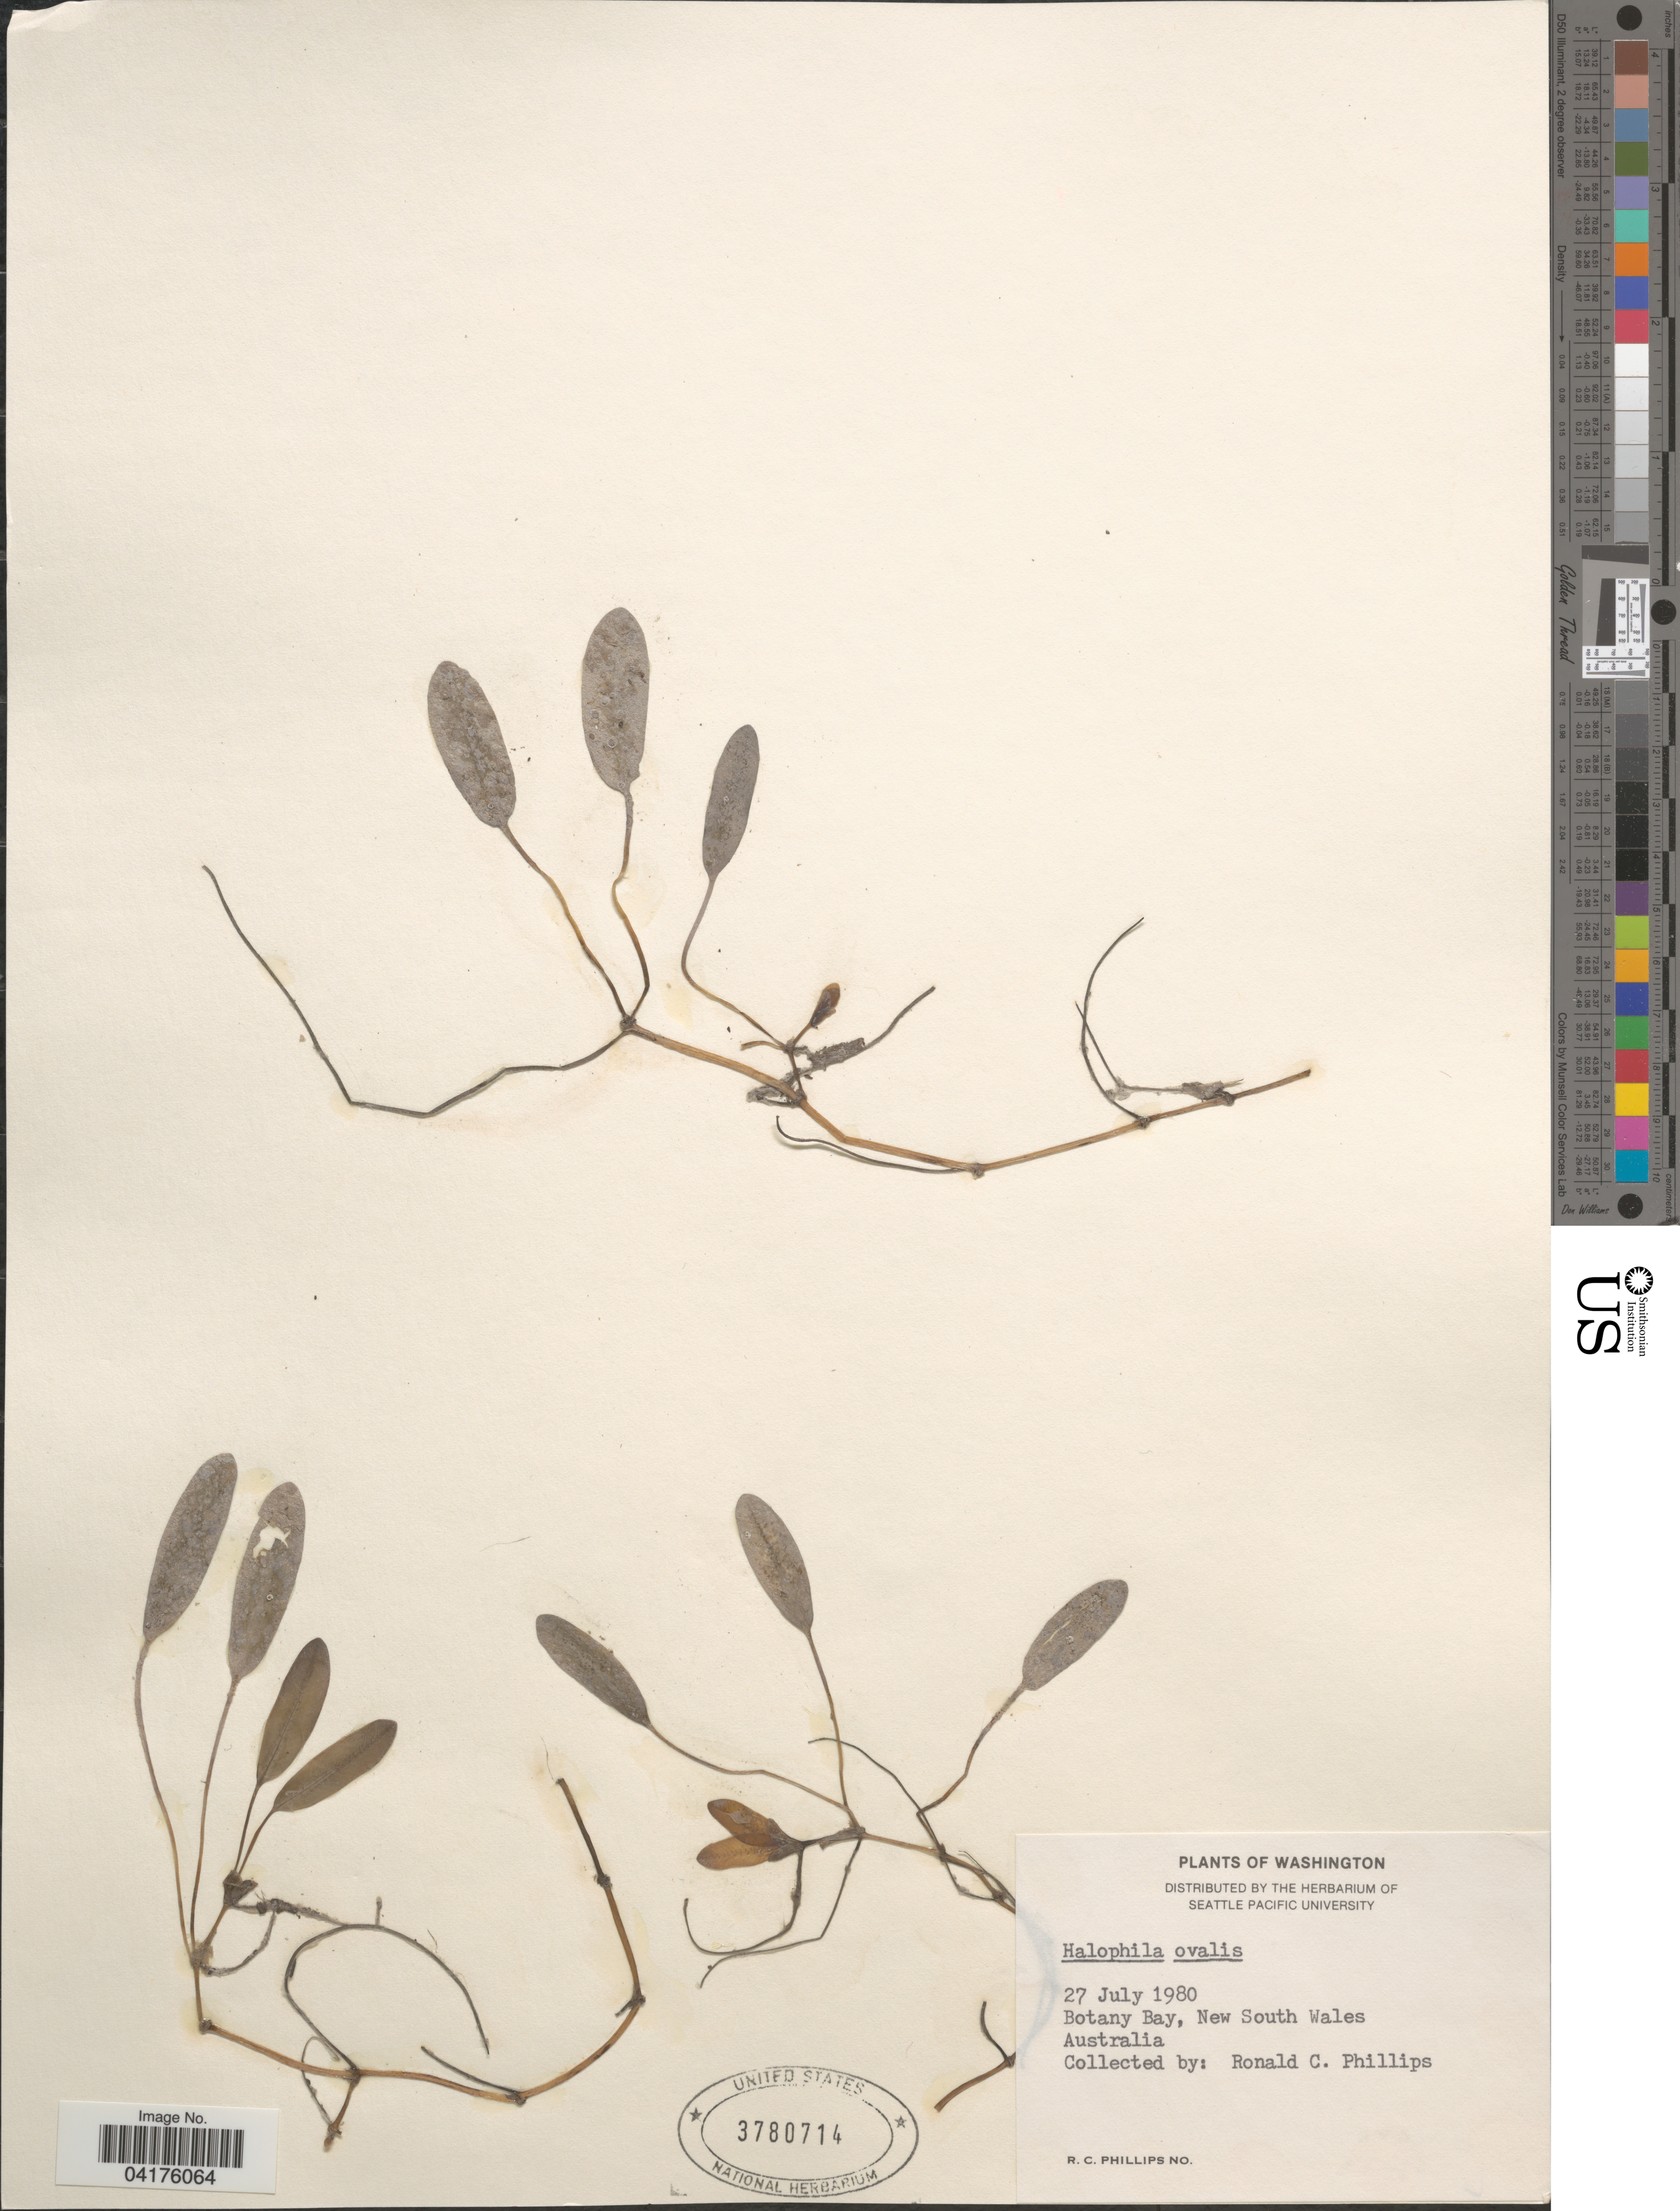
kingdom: Plantae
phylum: Tracheophyta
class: Liliopsida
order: Alismatales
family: Hydrocharitaceae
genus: Halophila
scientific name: Halophila ovalis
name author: (R. Br.) Hook. f.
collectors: R. C. Phillips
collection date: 1980-07-27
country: Australia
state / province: New South Wales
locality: Botany Bay.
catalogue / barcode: US 3780714